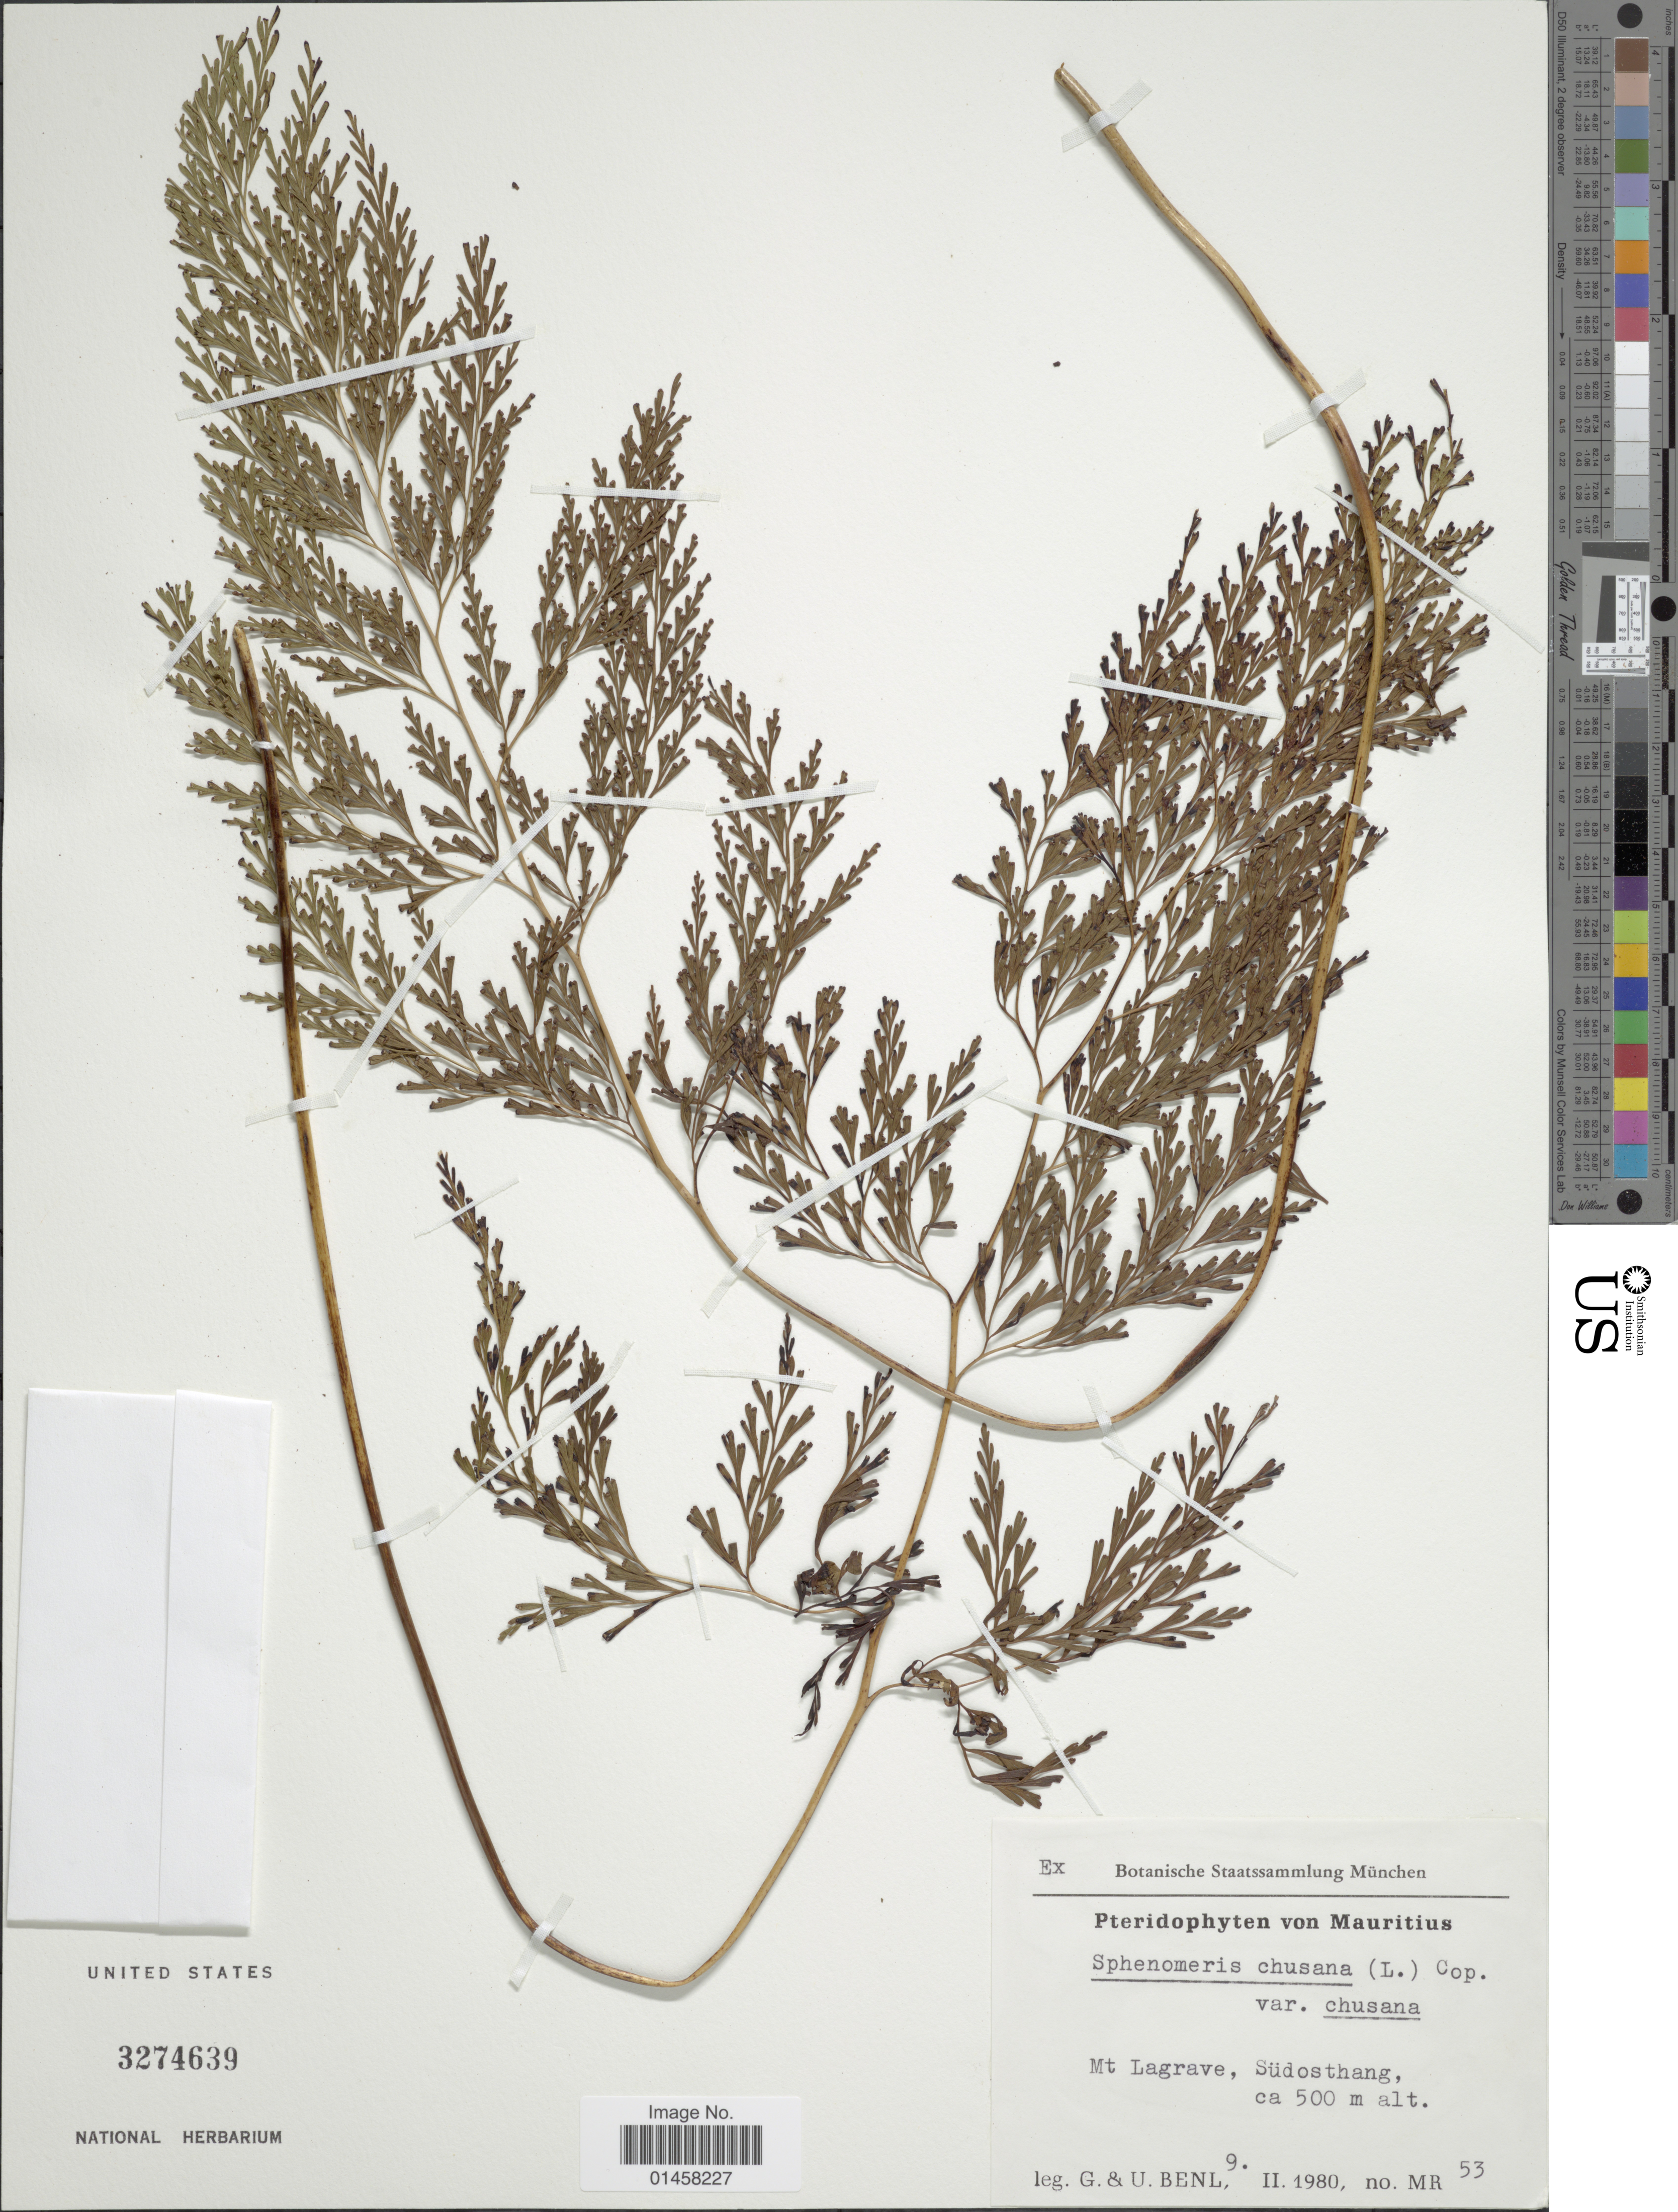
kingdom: Plantae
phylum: Tracheophyta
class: Polypodiopsida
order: Polypodiales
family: Lindsaeaceae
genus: Sphenomeris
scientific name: Sphenomeris chinensis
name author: (L.) Maxon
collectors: G. Benl & U. Benl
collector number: MR 53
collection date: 1980-02-09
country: Mauritius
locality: Mt. Lagrave, Südosthang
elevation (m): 500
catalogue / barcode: US 3274639